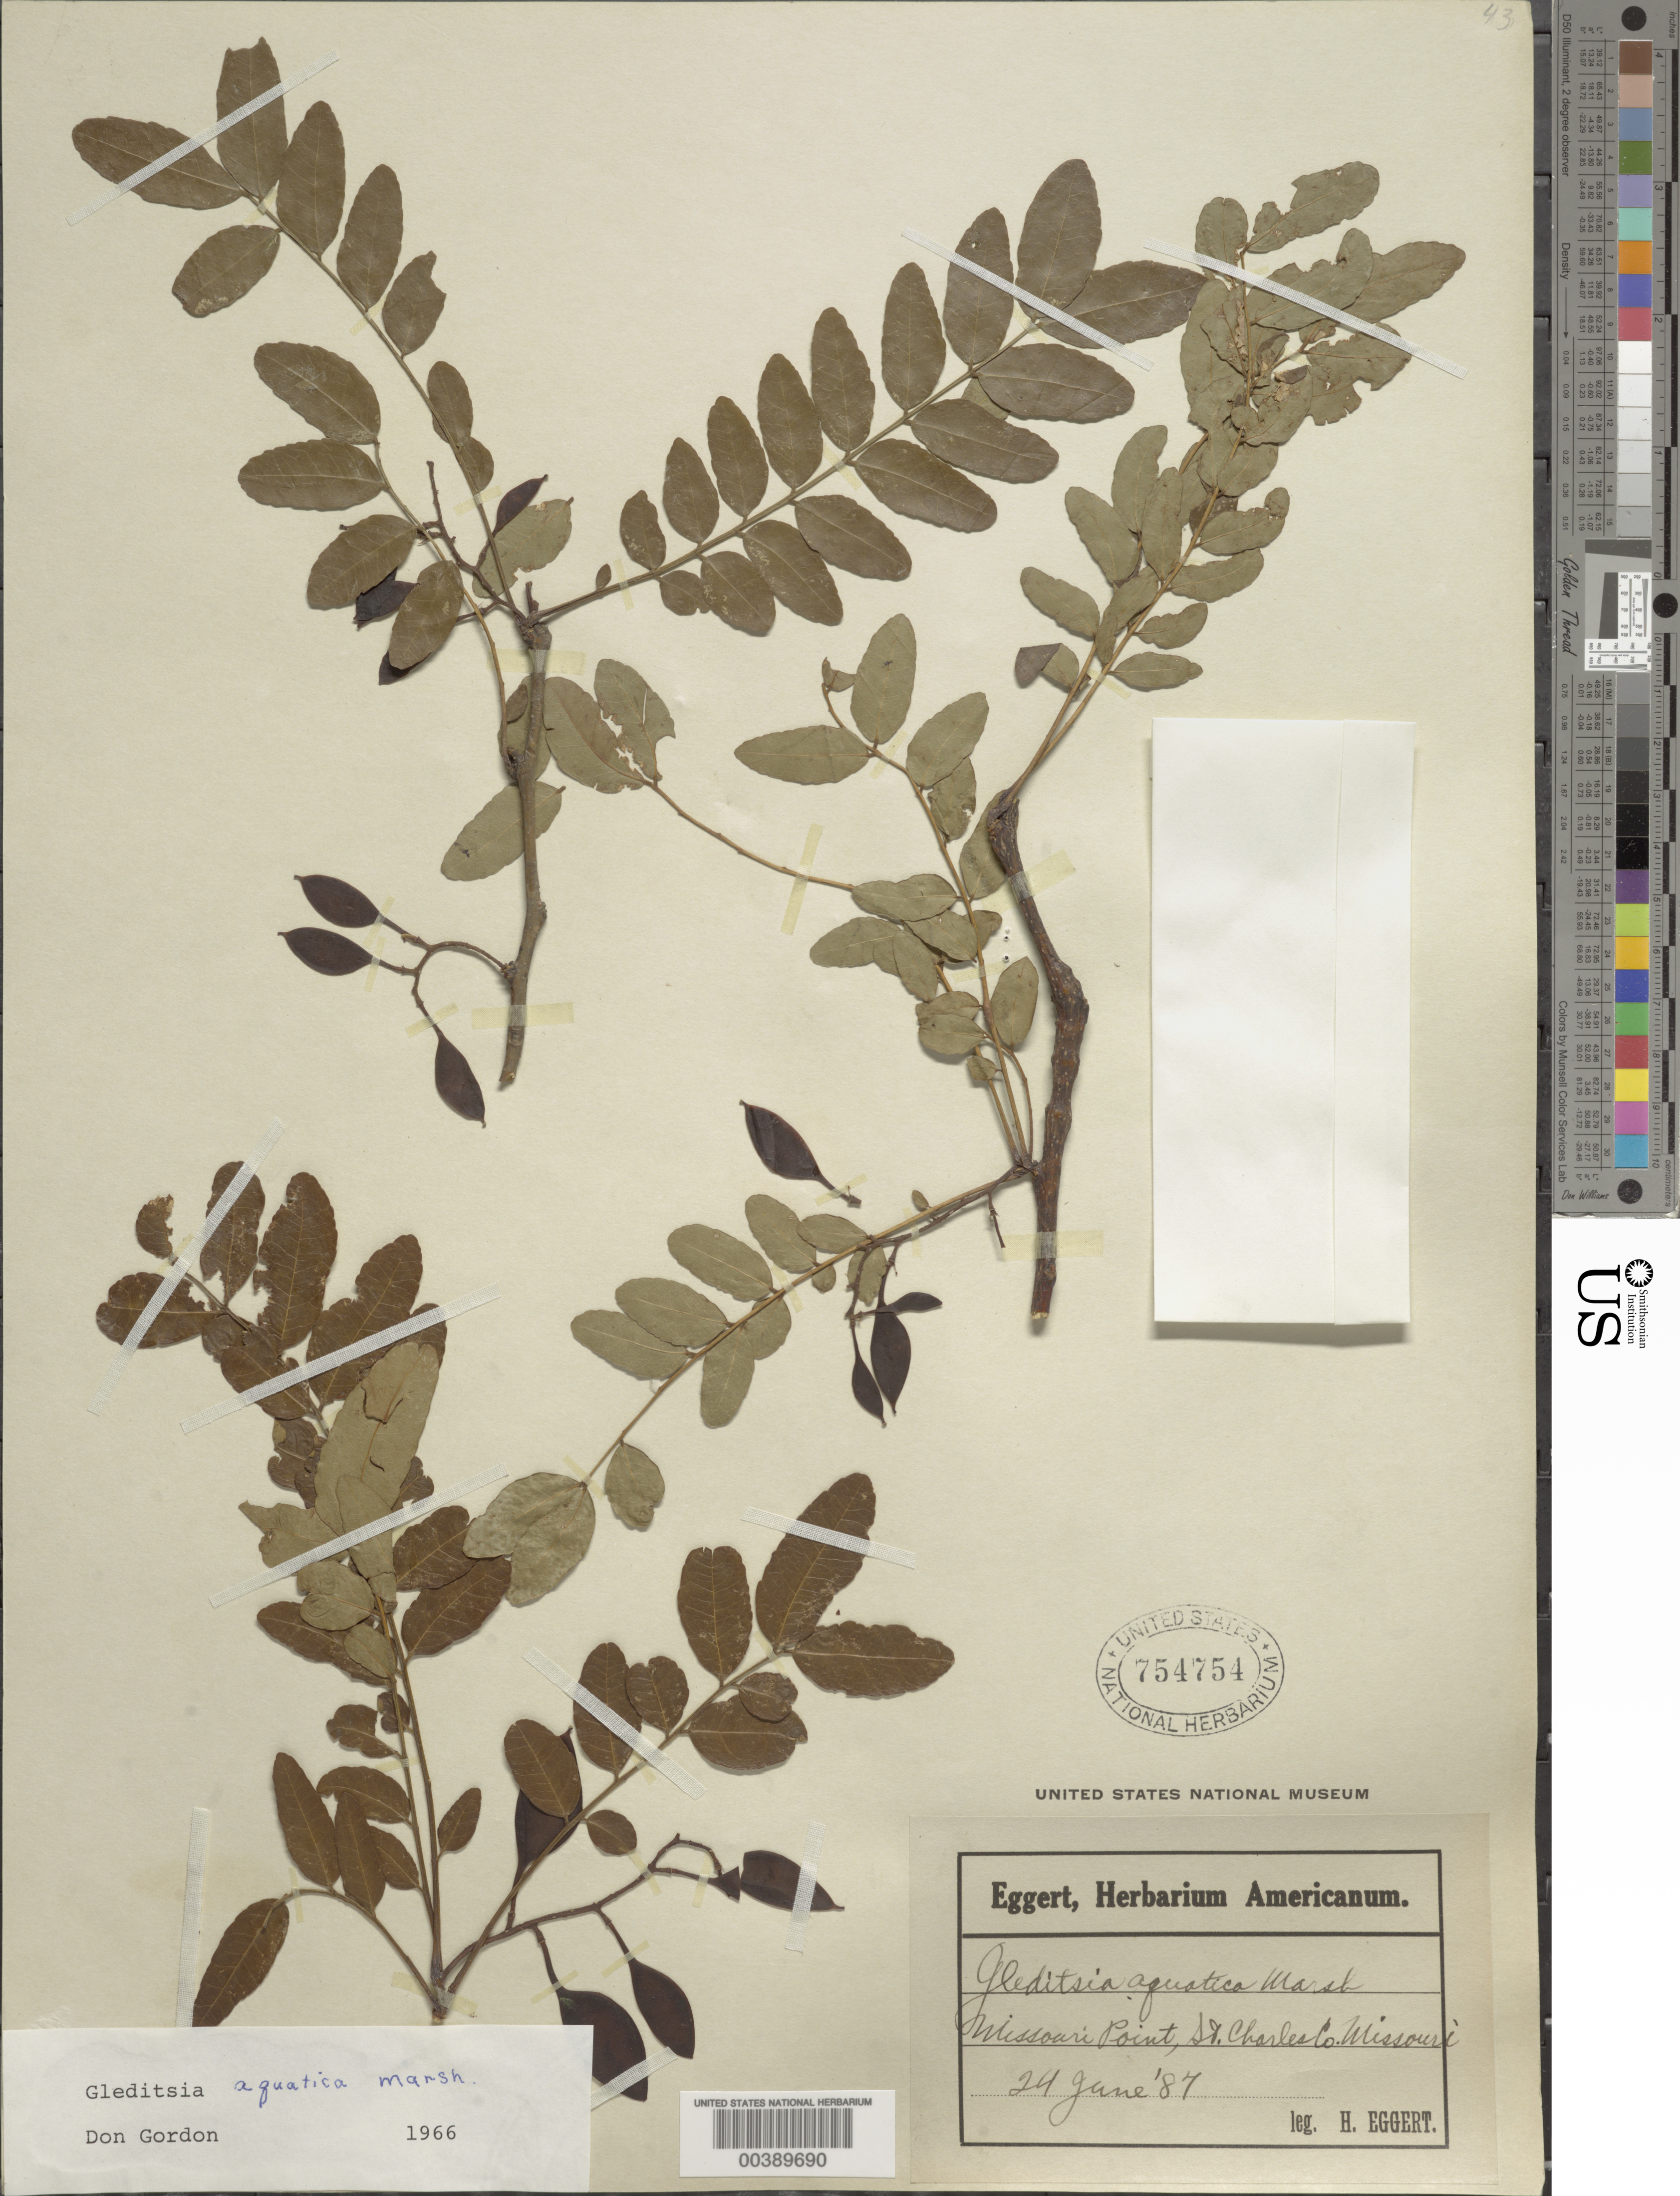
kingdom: Plantae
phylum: Tracheophyta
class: Magnoliopsida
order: Fabales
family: Fabaceae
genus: Gleditsia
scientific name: Gleditsia aquatica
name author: Marshall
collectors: H. Eggert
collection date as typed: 24 Jun 1887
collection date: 1887-06-24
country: United States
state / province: Missouri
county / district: Saint Charles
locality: Missouri point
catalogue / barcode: US 754754